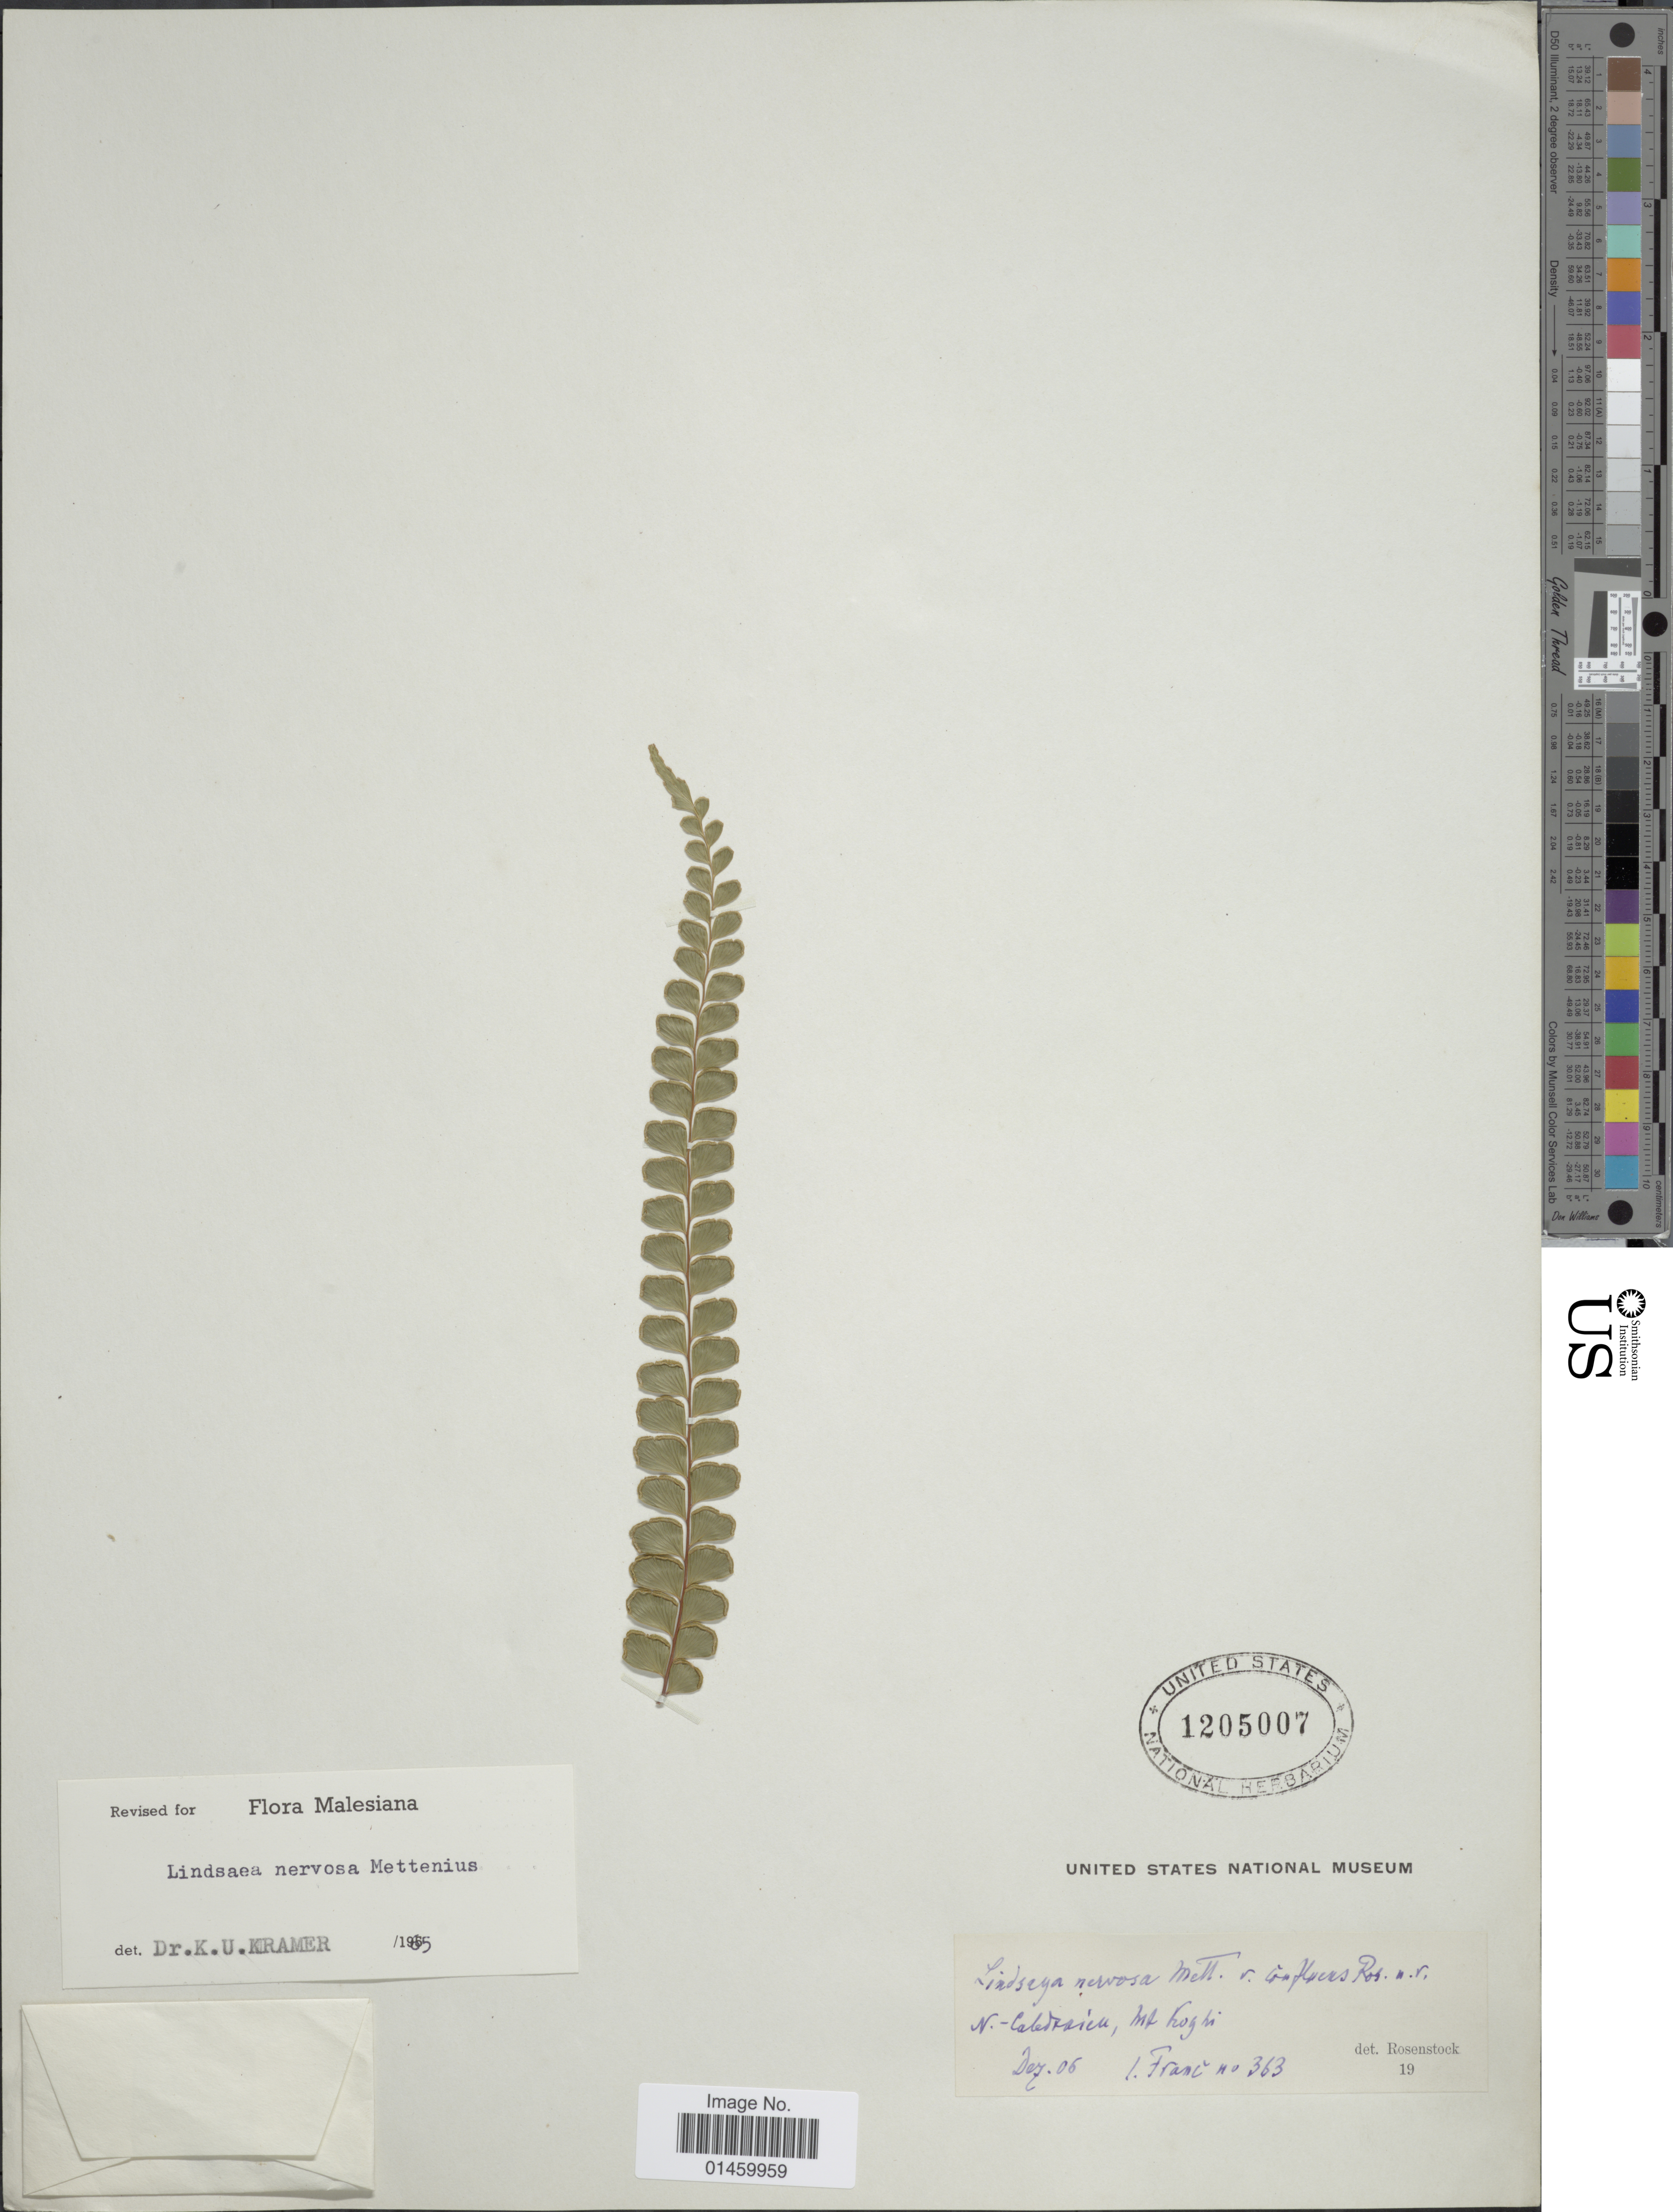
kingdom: Plantae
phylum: Tracheophyta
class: Polypodiopsida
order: Polypodiales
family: Lindsaeaceae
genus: Lindsaea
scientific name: Lindsaea nervosa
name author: Mett.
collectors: I. Franc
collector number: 363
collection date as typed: Transcribed d/m/y: /12/6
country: New Caledonia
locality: N.-Caledonia, Mt Loghi.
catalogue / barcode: US 1205007